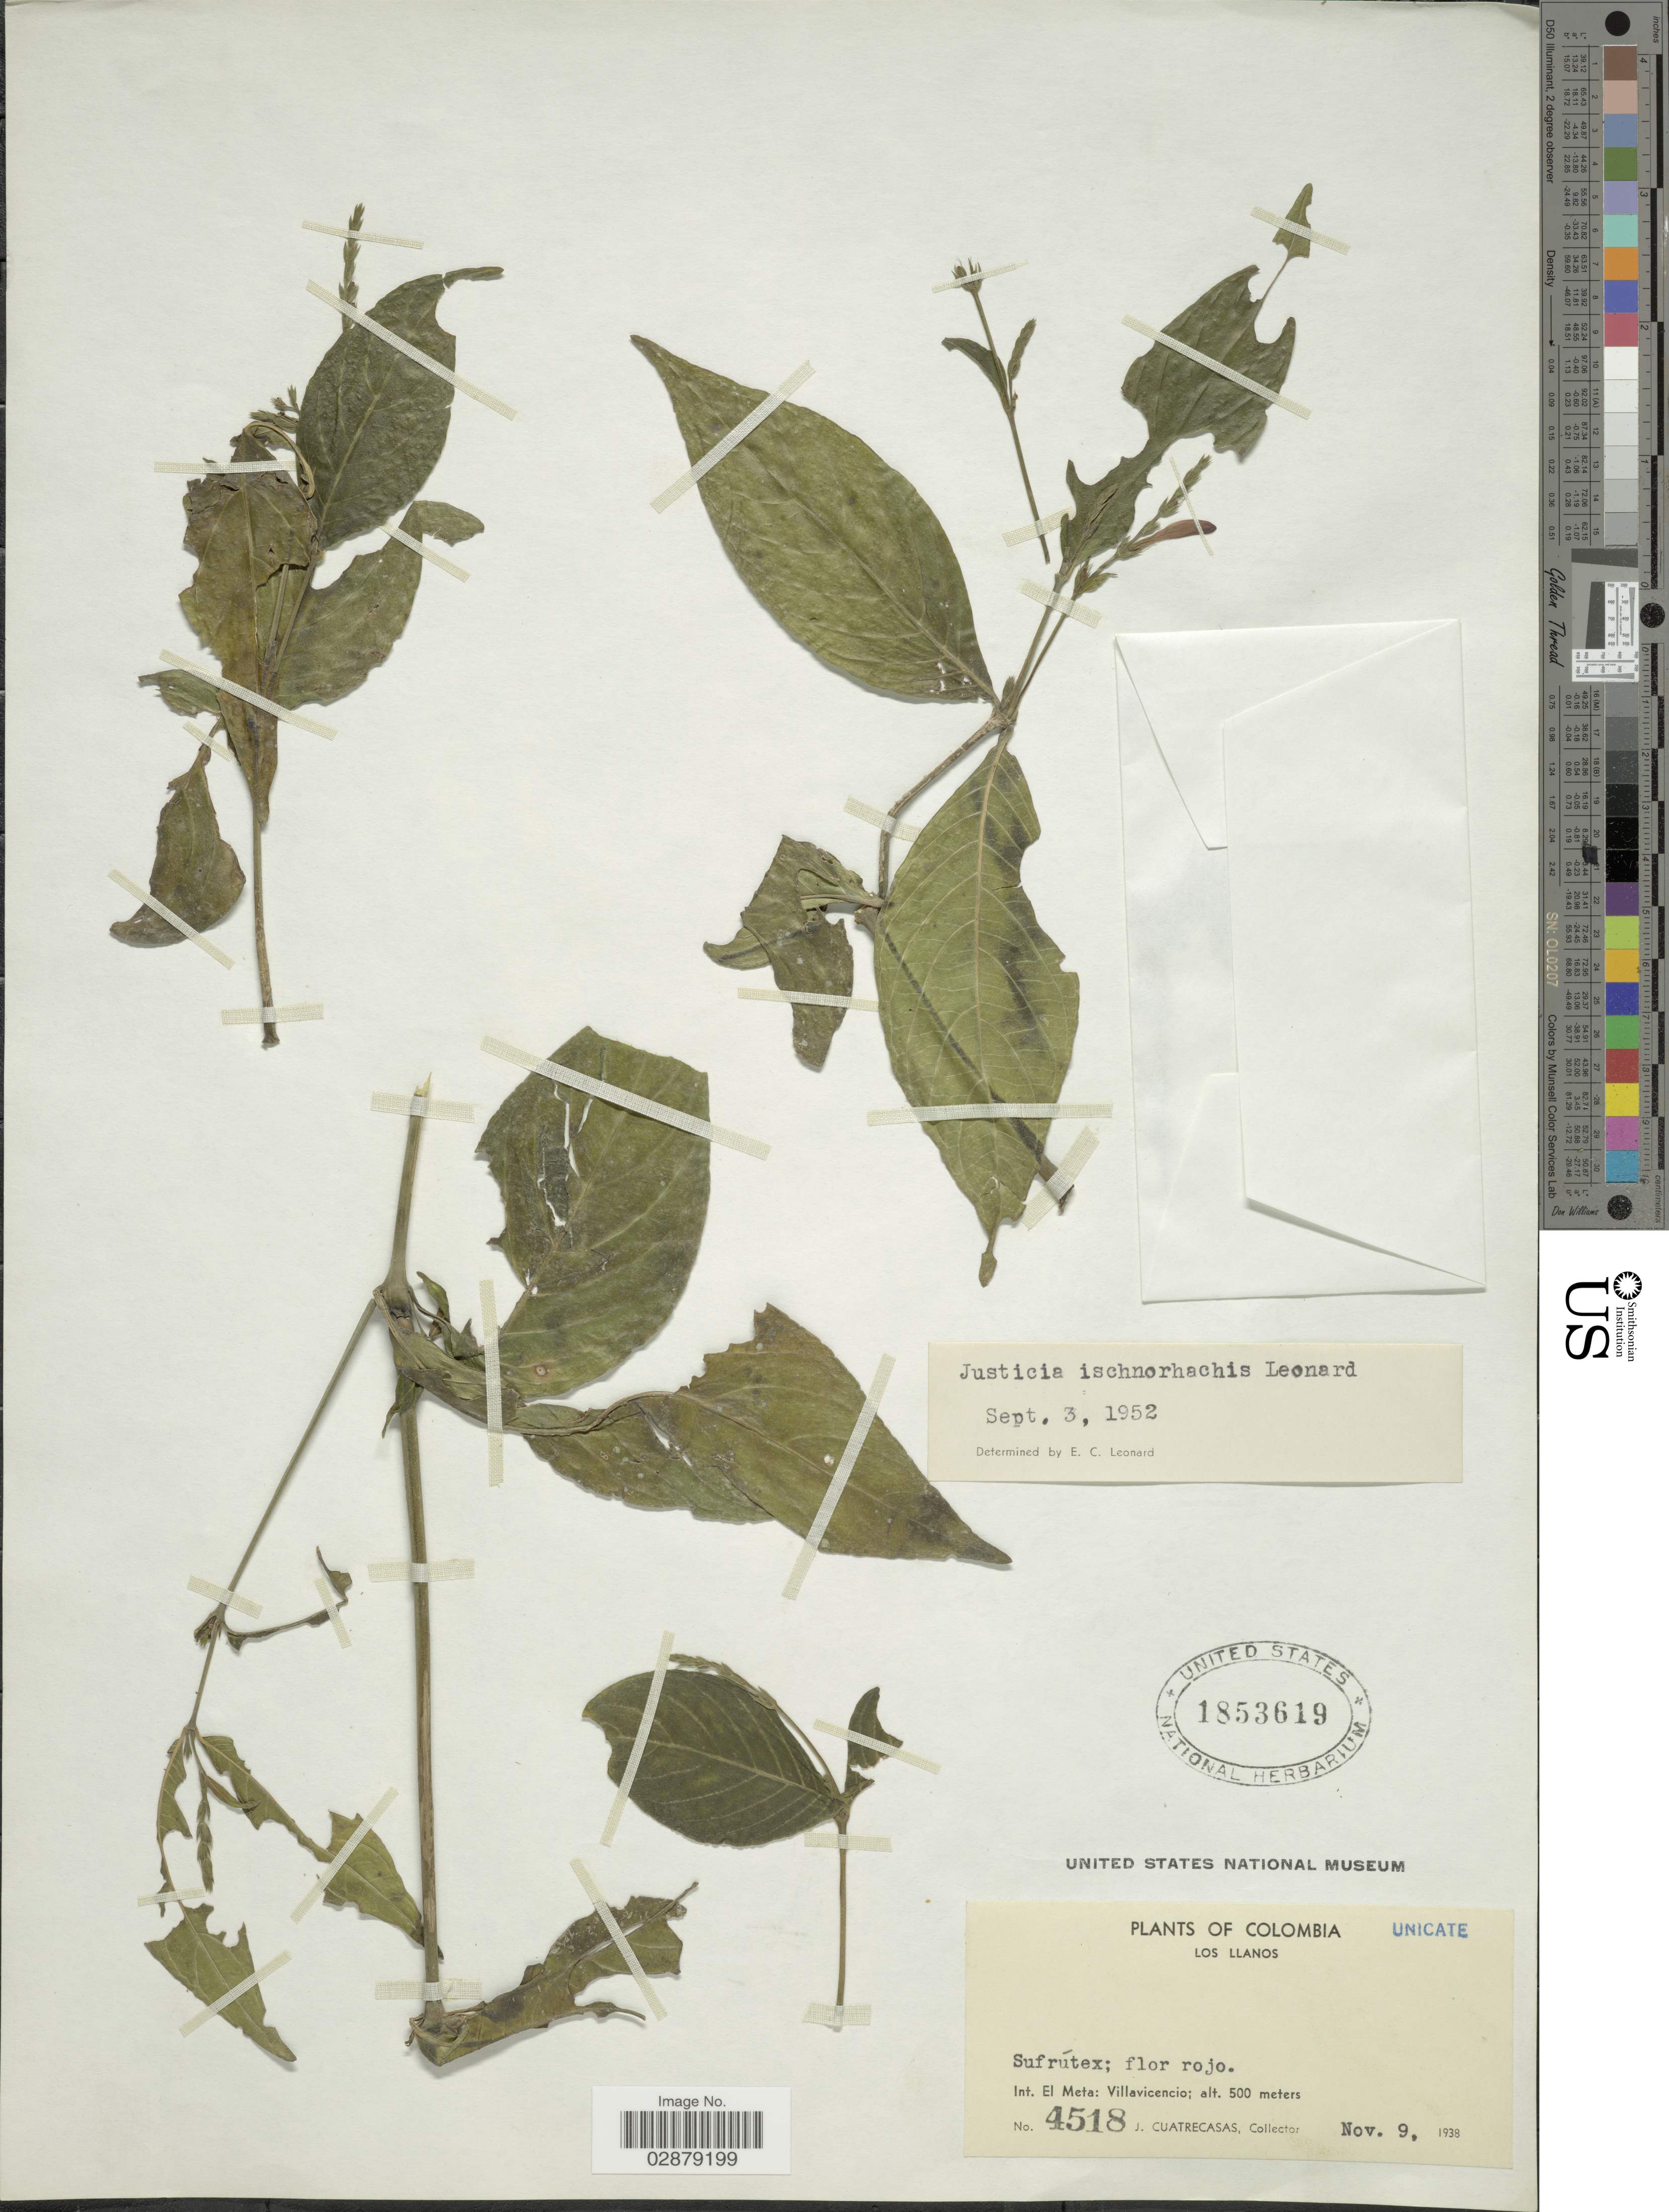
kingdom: Plantae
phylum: Tracheophyta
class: Magnoliopsida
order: Lamiales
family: Acanthaceae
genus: Justicia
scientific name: Justicia ischnorhachis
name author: Leonard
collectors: J. Cuatrecasas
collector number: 4518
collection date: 1938-11-09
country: Colombia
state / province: Meta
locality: Los Llanos. Int. El Meta: Villavicencio.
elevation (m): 500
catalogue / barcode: US 1853619